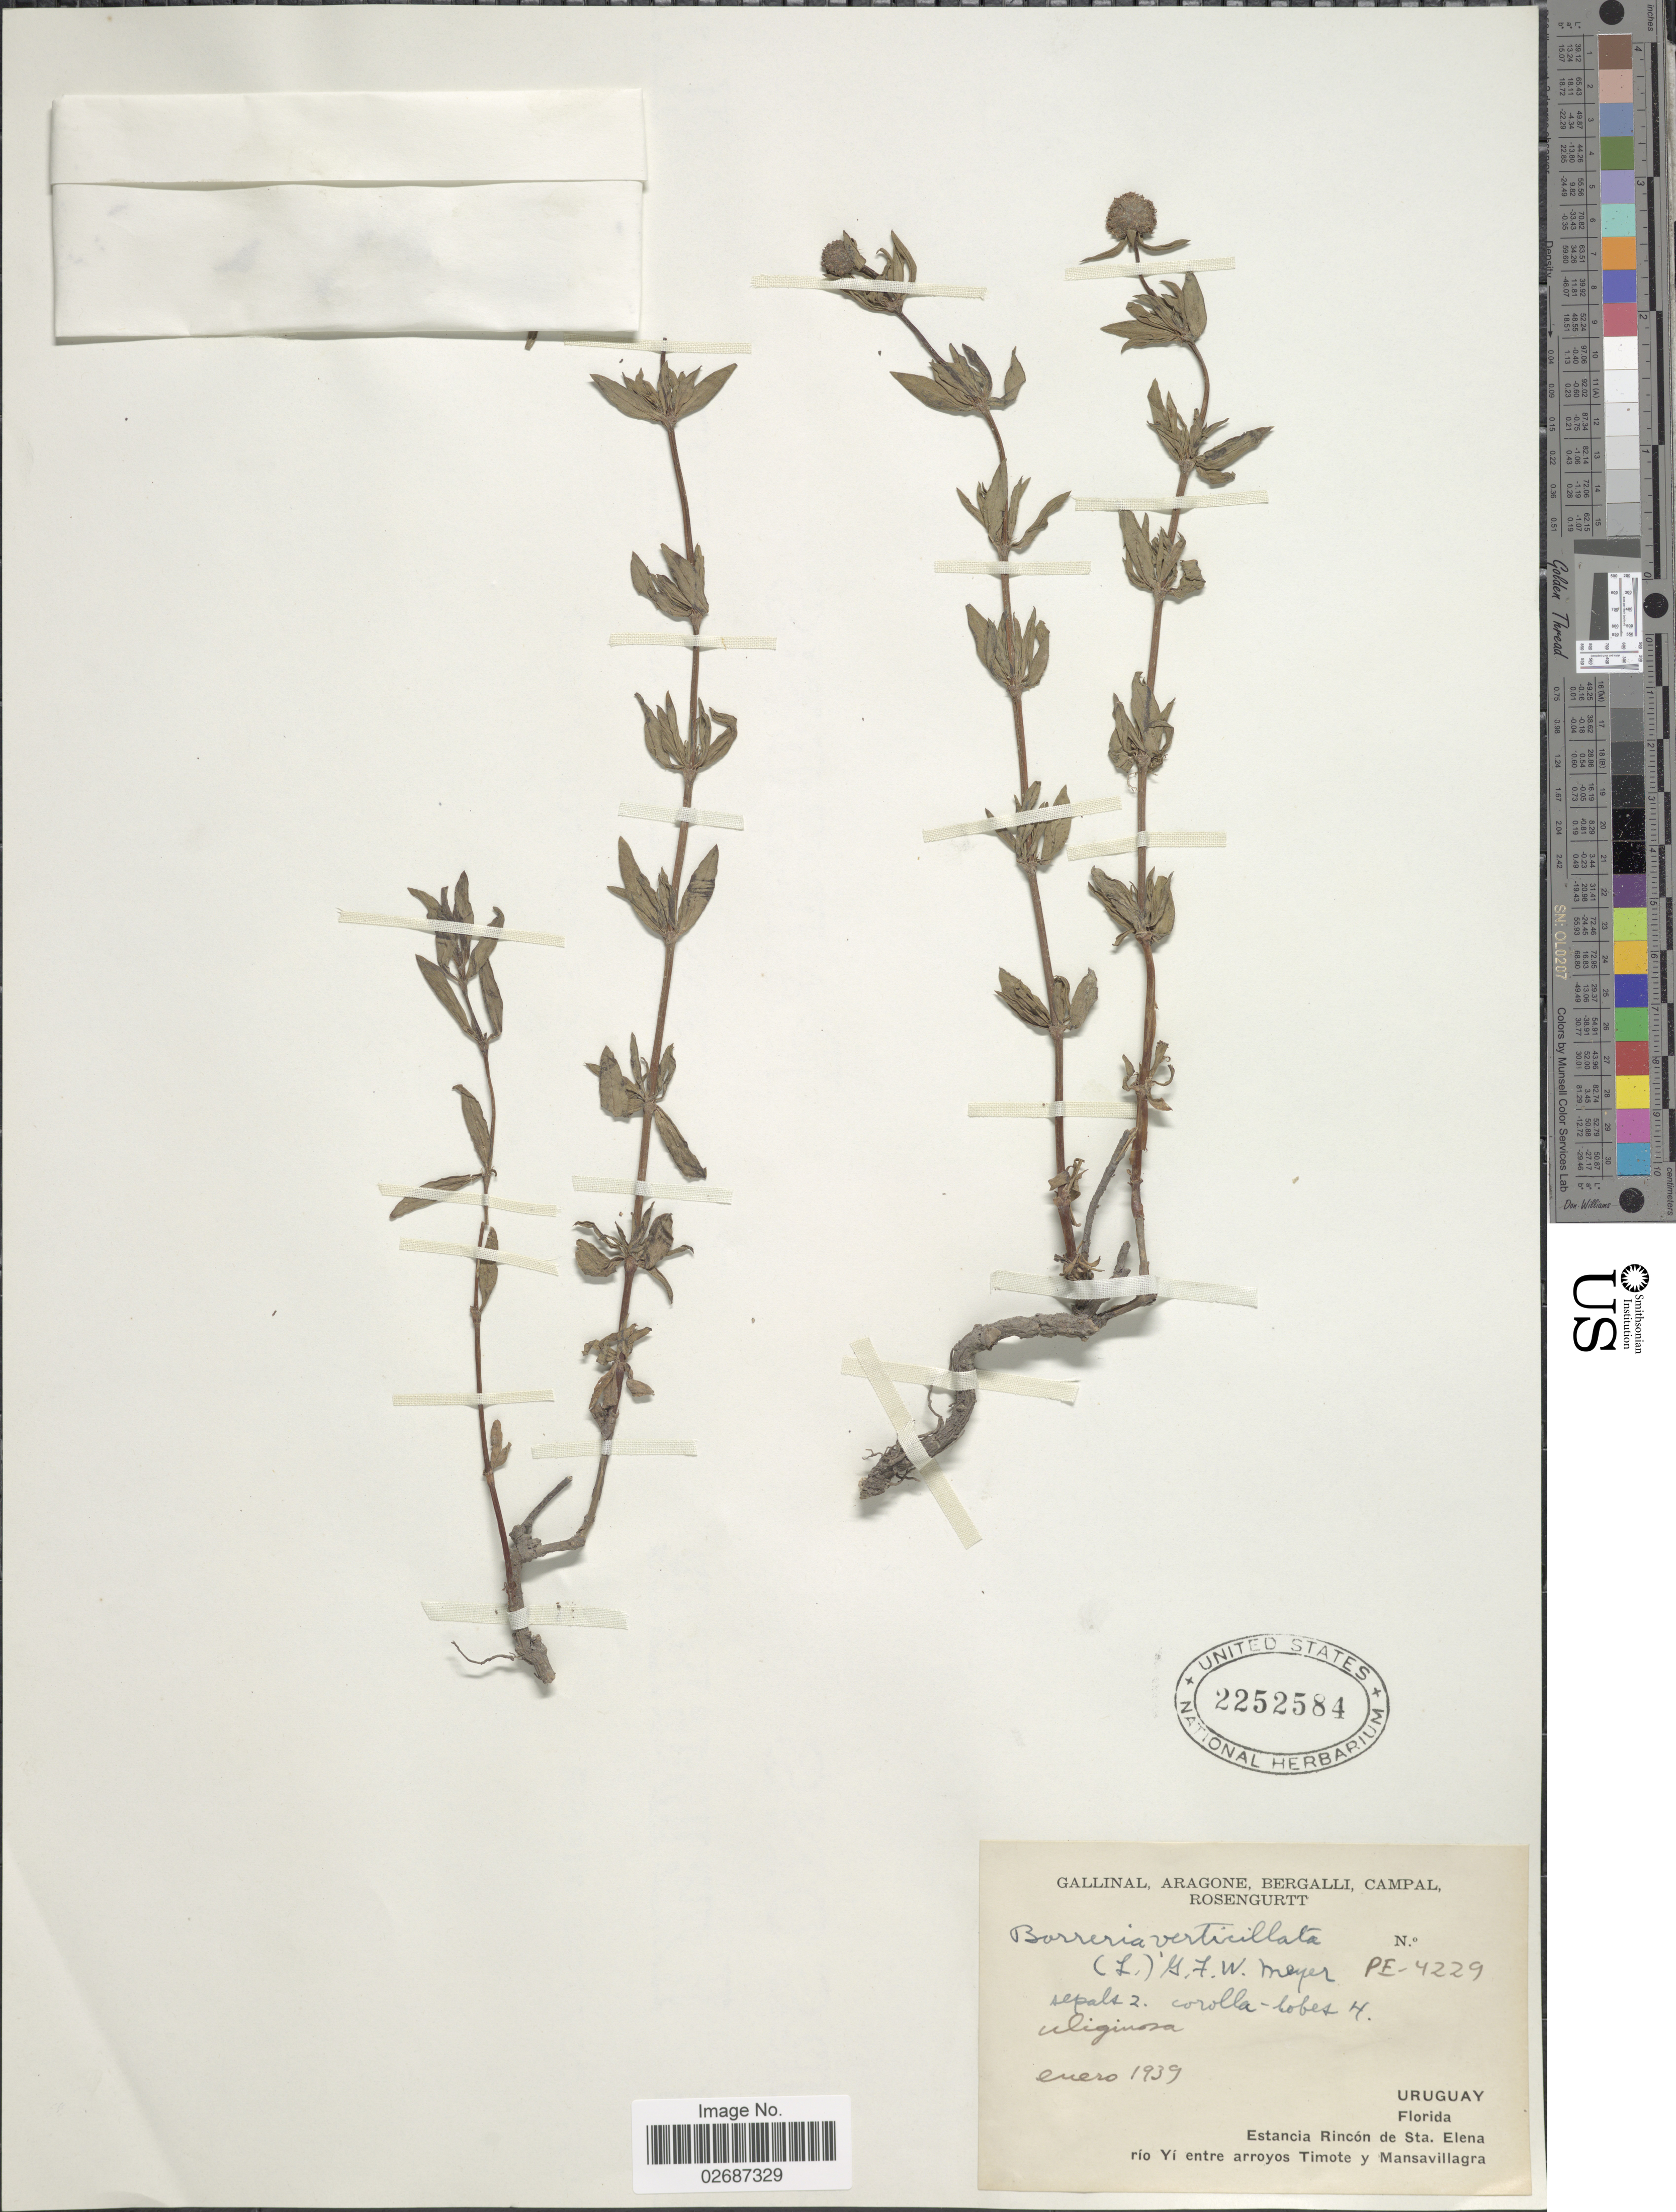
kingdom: Plantae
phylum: Tracheophyta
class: Magnoliopsida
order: Gentianales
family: Rubiaceae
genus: Borreria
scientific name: Borreria verticillata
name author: (L.) G. Mey.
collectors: -. Gallinal, -- Aragone, -- Bergalli, -- Campal & Rosengurtt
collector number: PE-4229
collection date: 1939-01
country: Uruguay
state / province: Florida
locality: Estancia Rincon de Sta. Elena rio Yi entre arroyos Timote y Mansavillagra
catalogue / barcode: US 2252584